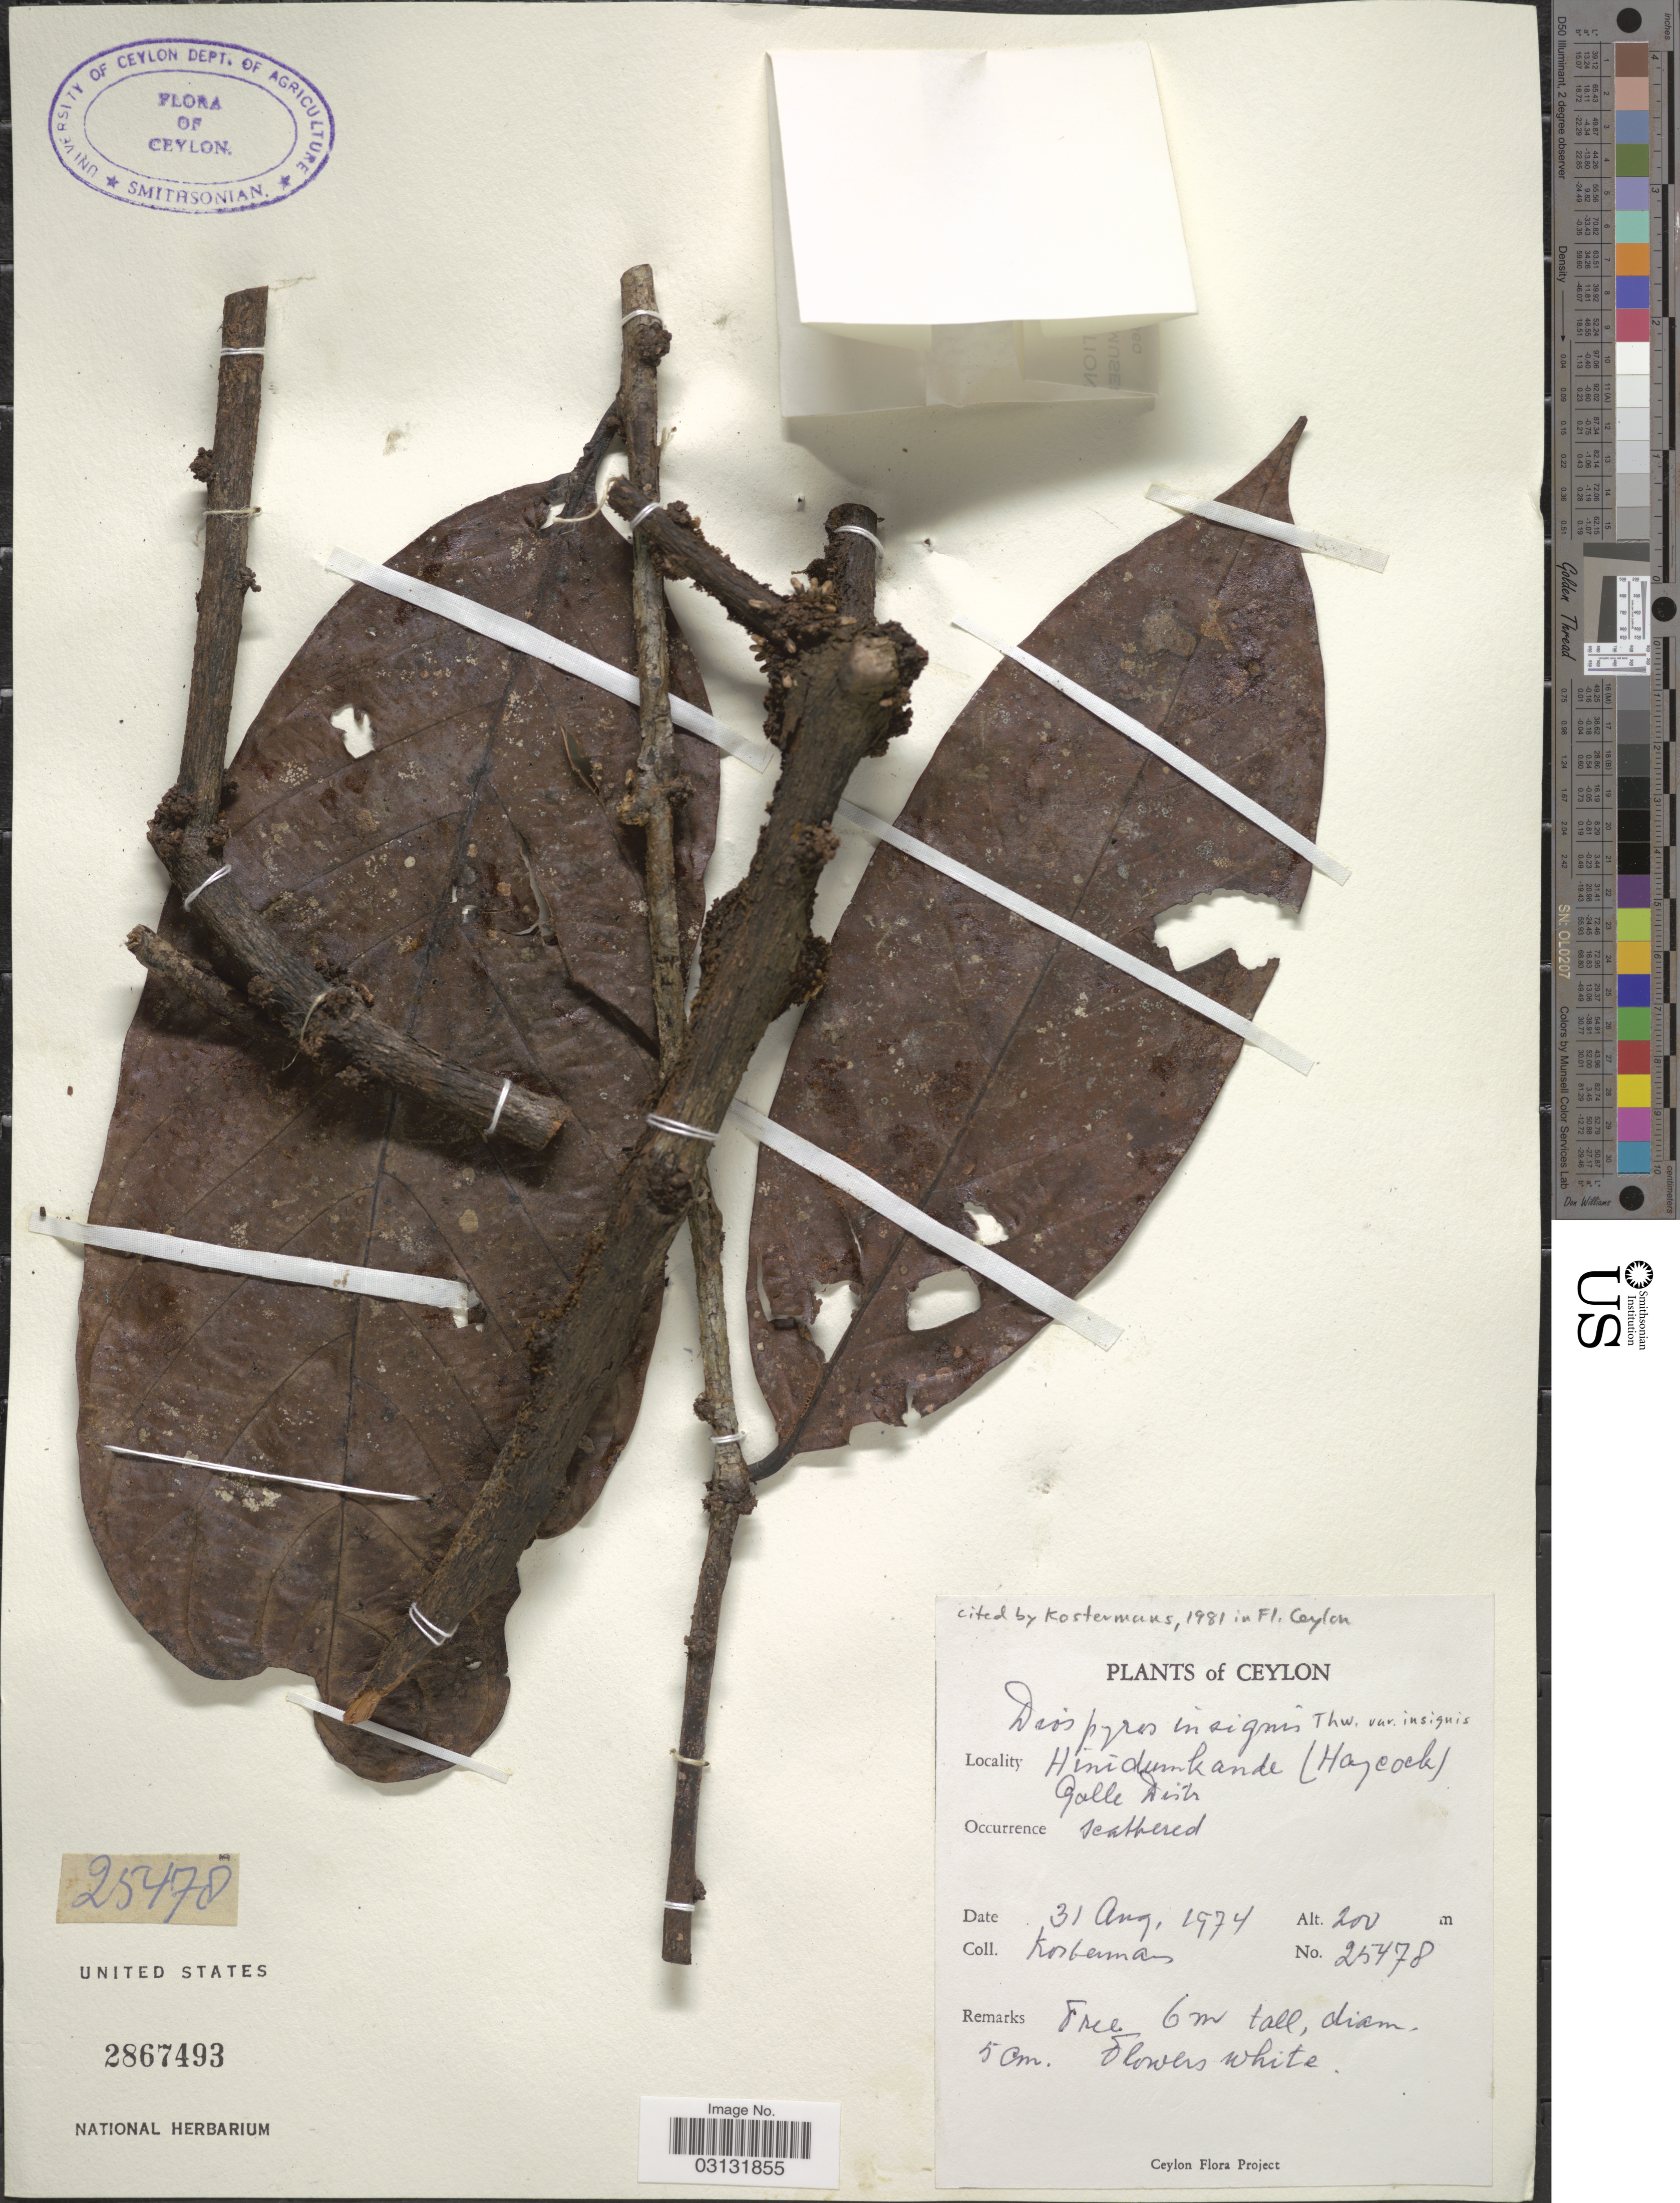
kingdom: Plantae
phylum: Tracheophyta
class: Magnoliopsida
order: Ericales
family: Ebenaceae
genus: Diospyros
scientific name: Diospyros insignis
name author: Thwaites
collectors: Kostermans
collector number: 25478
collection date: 1974-08-31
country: Sri Lanka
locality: Ceylon. Hinidumkande (Haycock). Galle Distr.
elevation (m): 200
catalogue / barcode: US 2867493